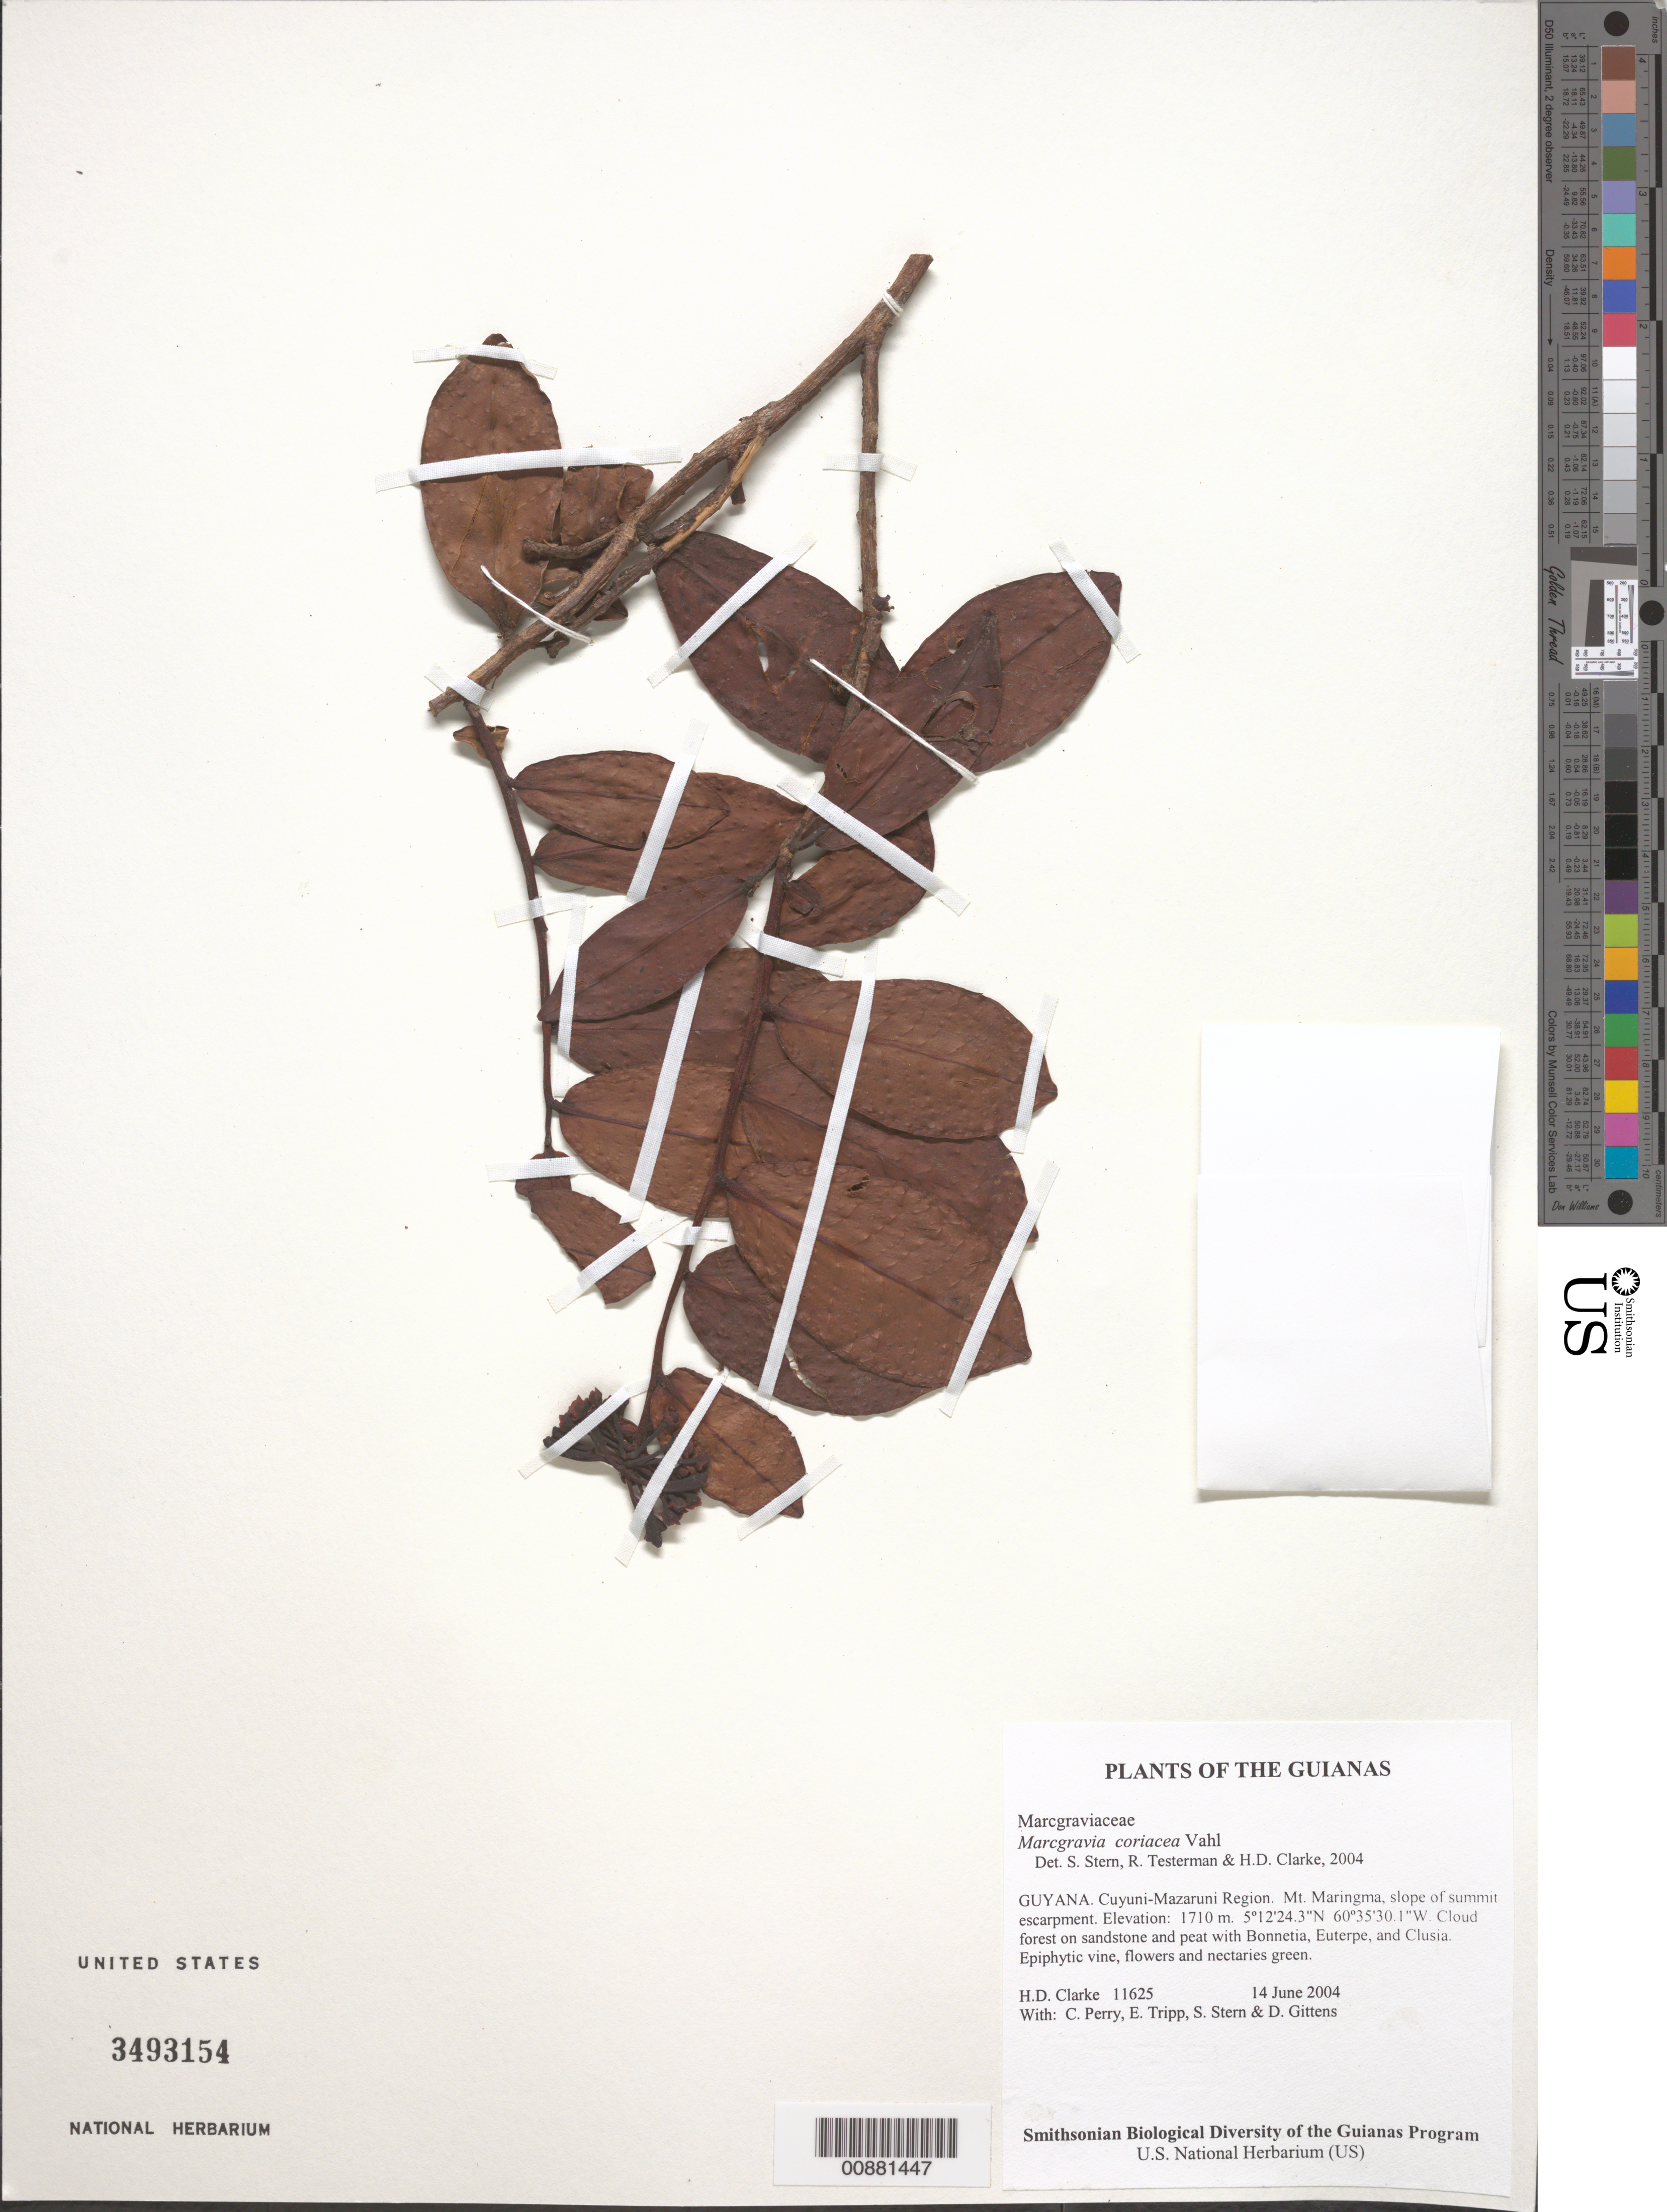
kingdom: Plantae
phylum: Tracheophyta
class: Magnoliopsida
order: Ericales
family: Marcgraviaceae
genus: Marcgravia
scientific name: Marcgravia coriacea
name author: Vahl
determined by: Stern, S. R.; Testerman, R.; Clarke, H. D.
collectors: H. D. Clarke, C. Perry, E. Tripp, S. R. Stern & D. Gittens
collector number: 11625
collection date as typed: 14 June 2004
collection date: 2004-06-14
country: Guyana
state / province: Cuyuni-Mazaruni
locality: Mt. Maringma, slope of summit escarpment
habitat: Cloud forest on sandstone and peat with Bonnetia, Euterpe, and Clusia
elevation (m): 1710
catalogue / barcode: US 3493154